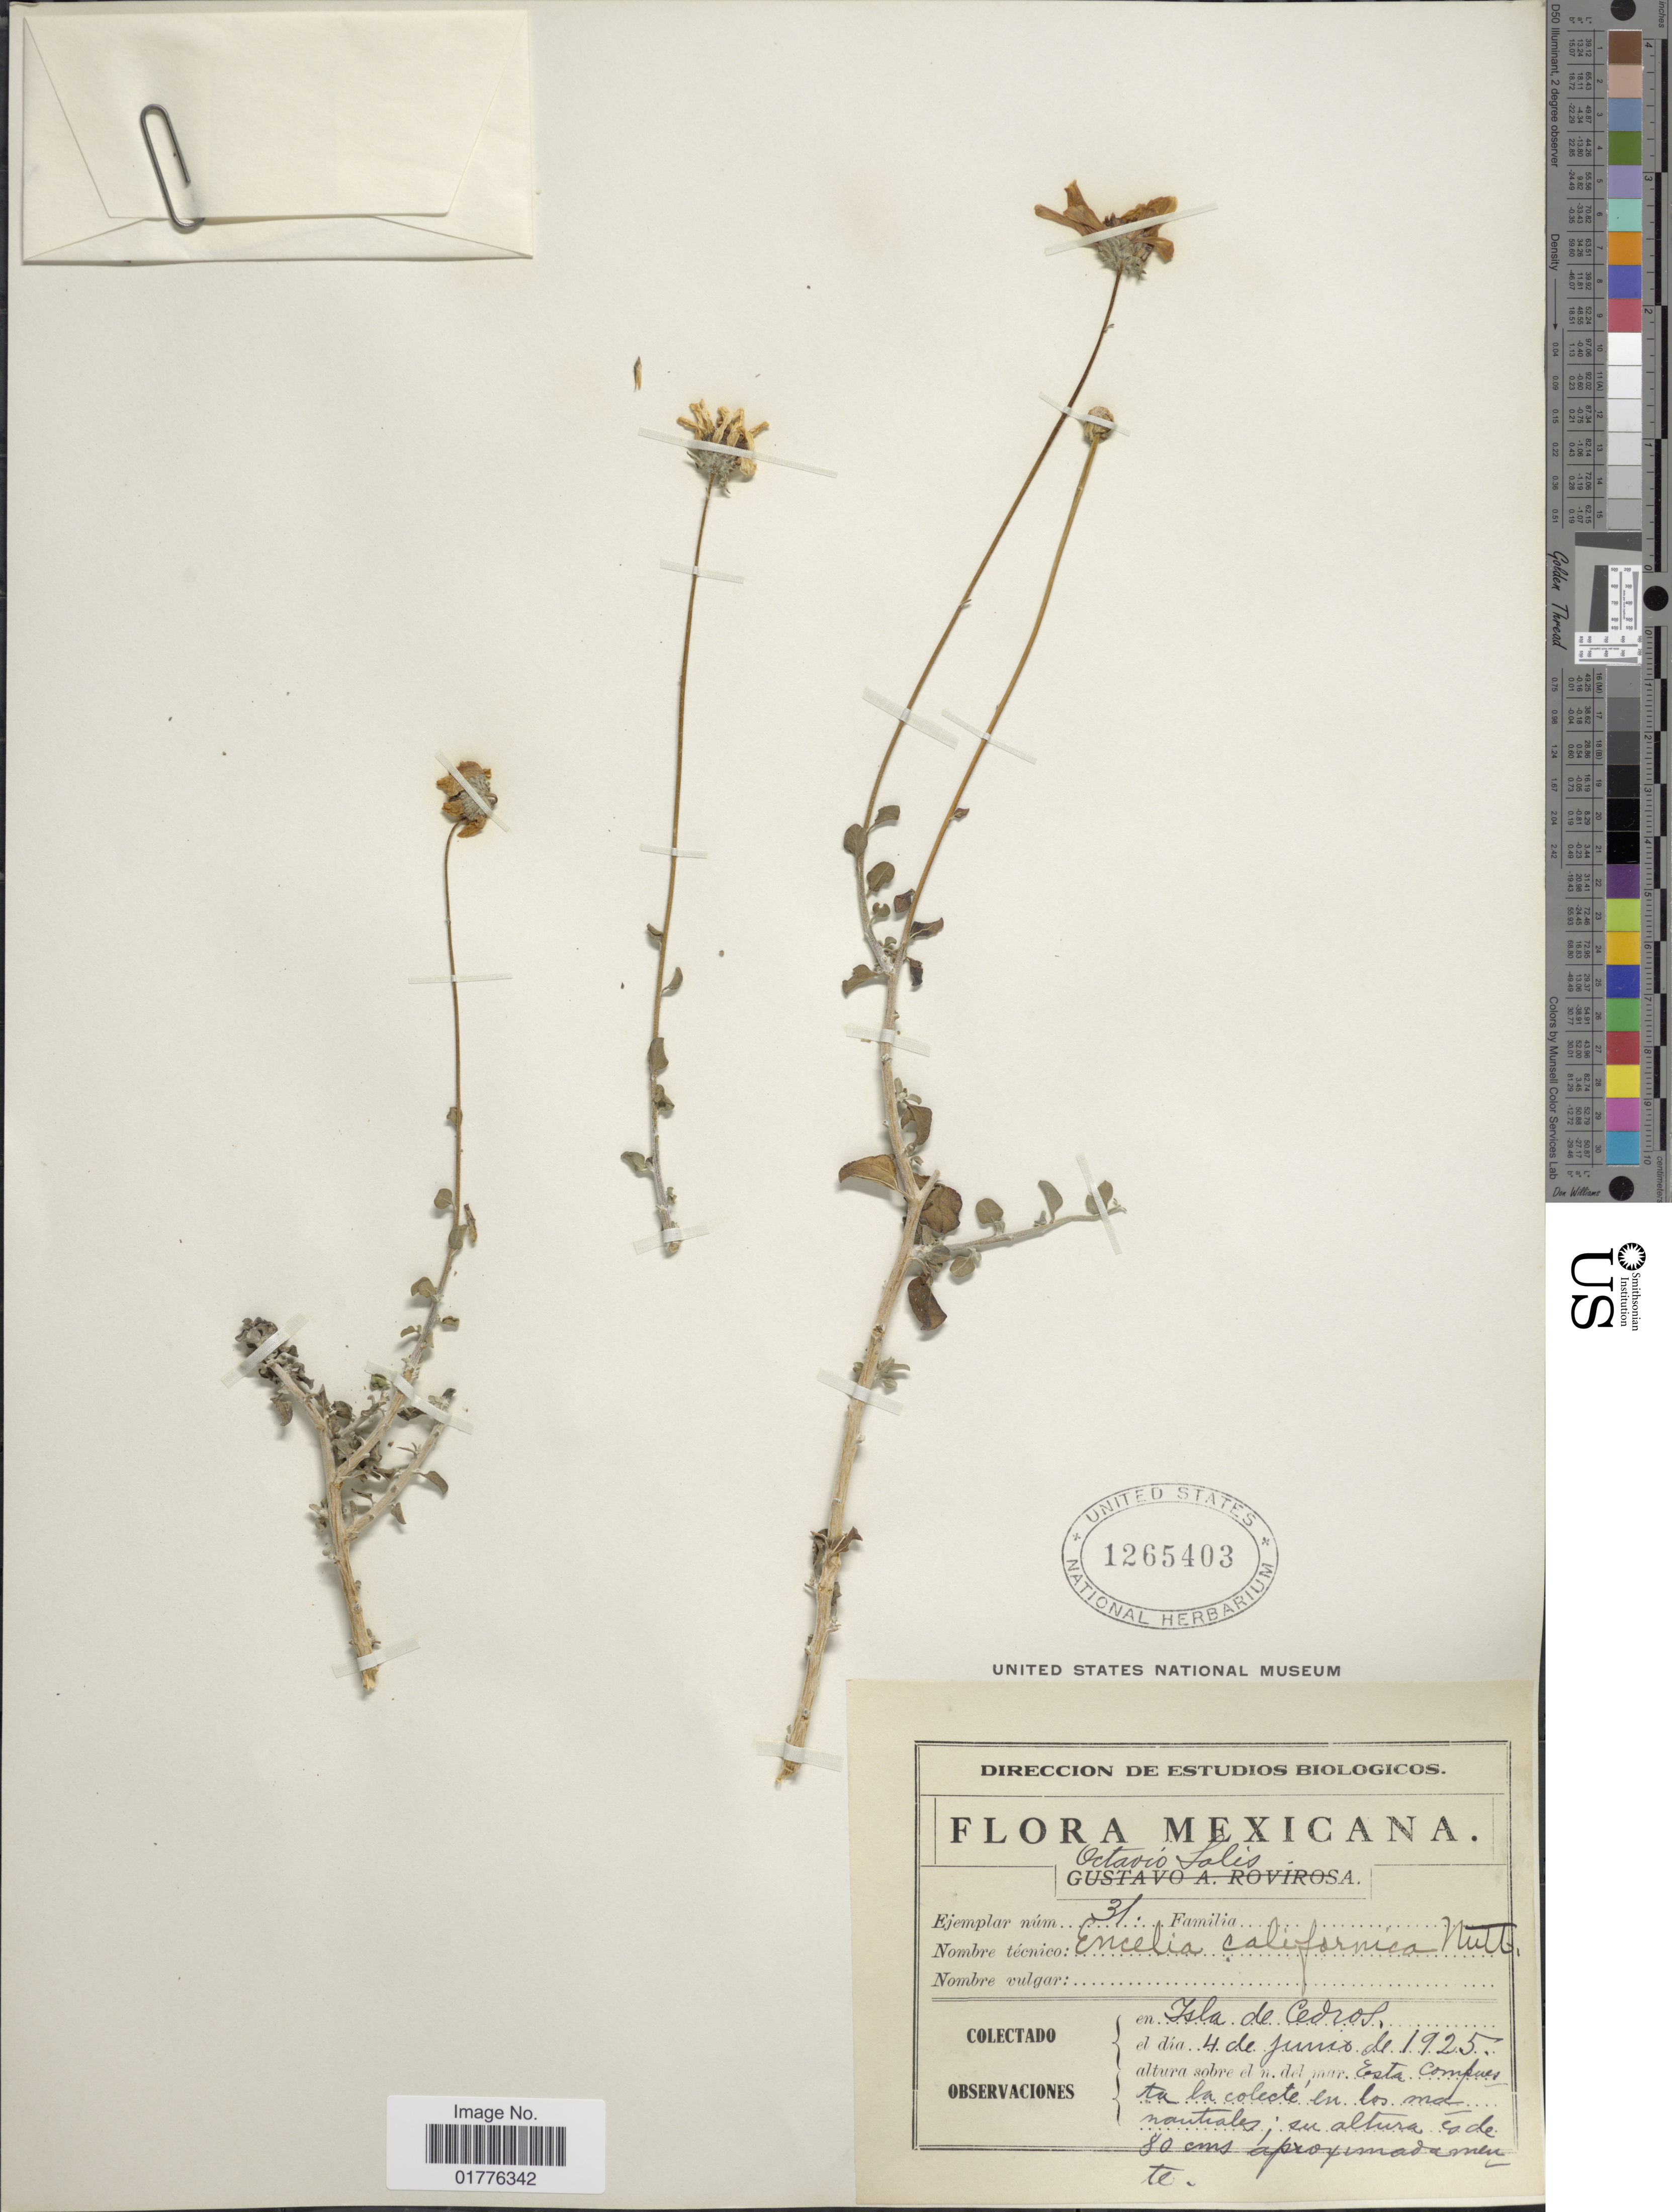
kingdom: Plantae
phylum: Tracheophyta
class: Magnoliopsida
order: Asterales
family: Asteraceae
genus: Encelia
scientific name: Encelia californica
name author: Nutt.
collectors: O. Solis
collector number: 31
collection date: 1925-06-04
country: Mexico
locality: Isla de Cedros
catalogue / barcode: US 1265403